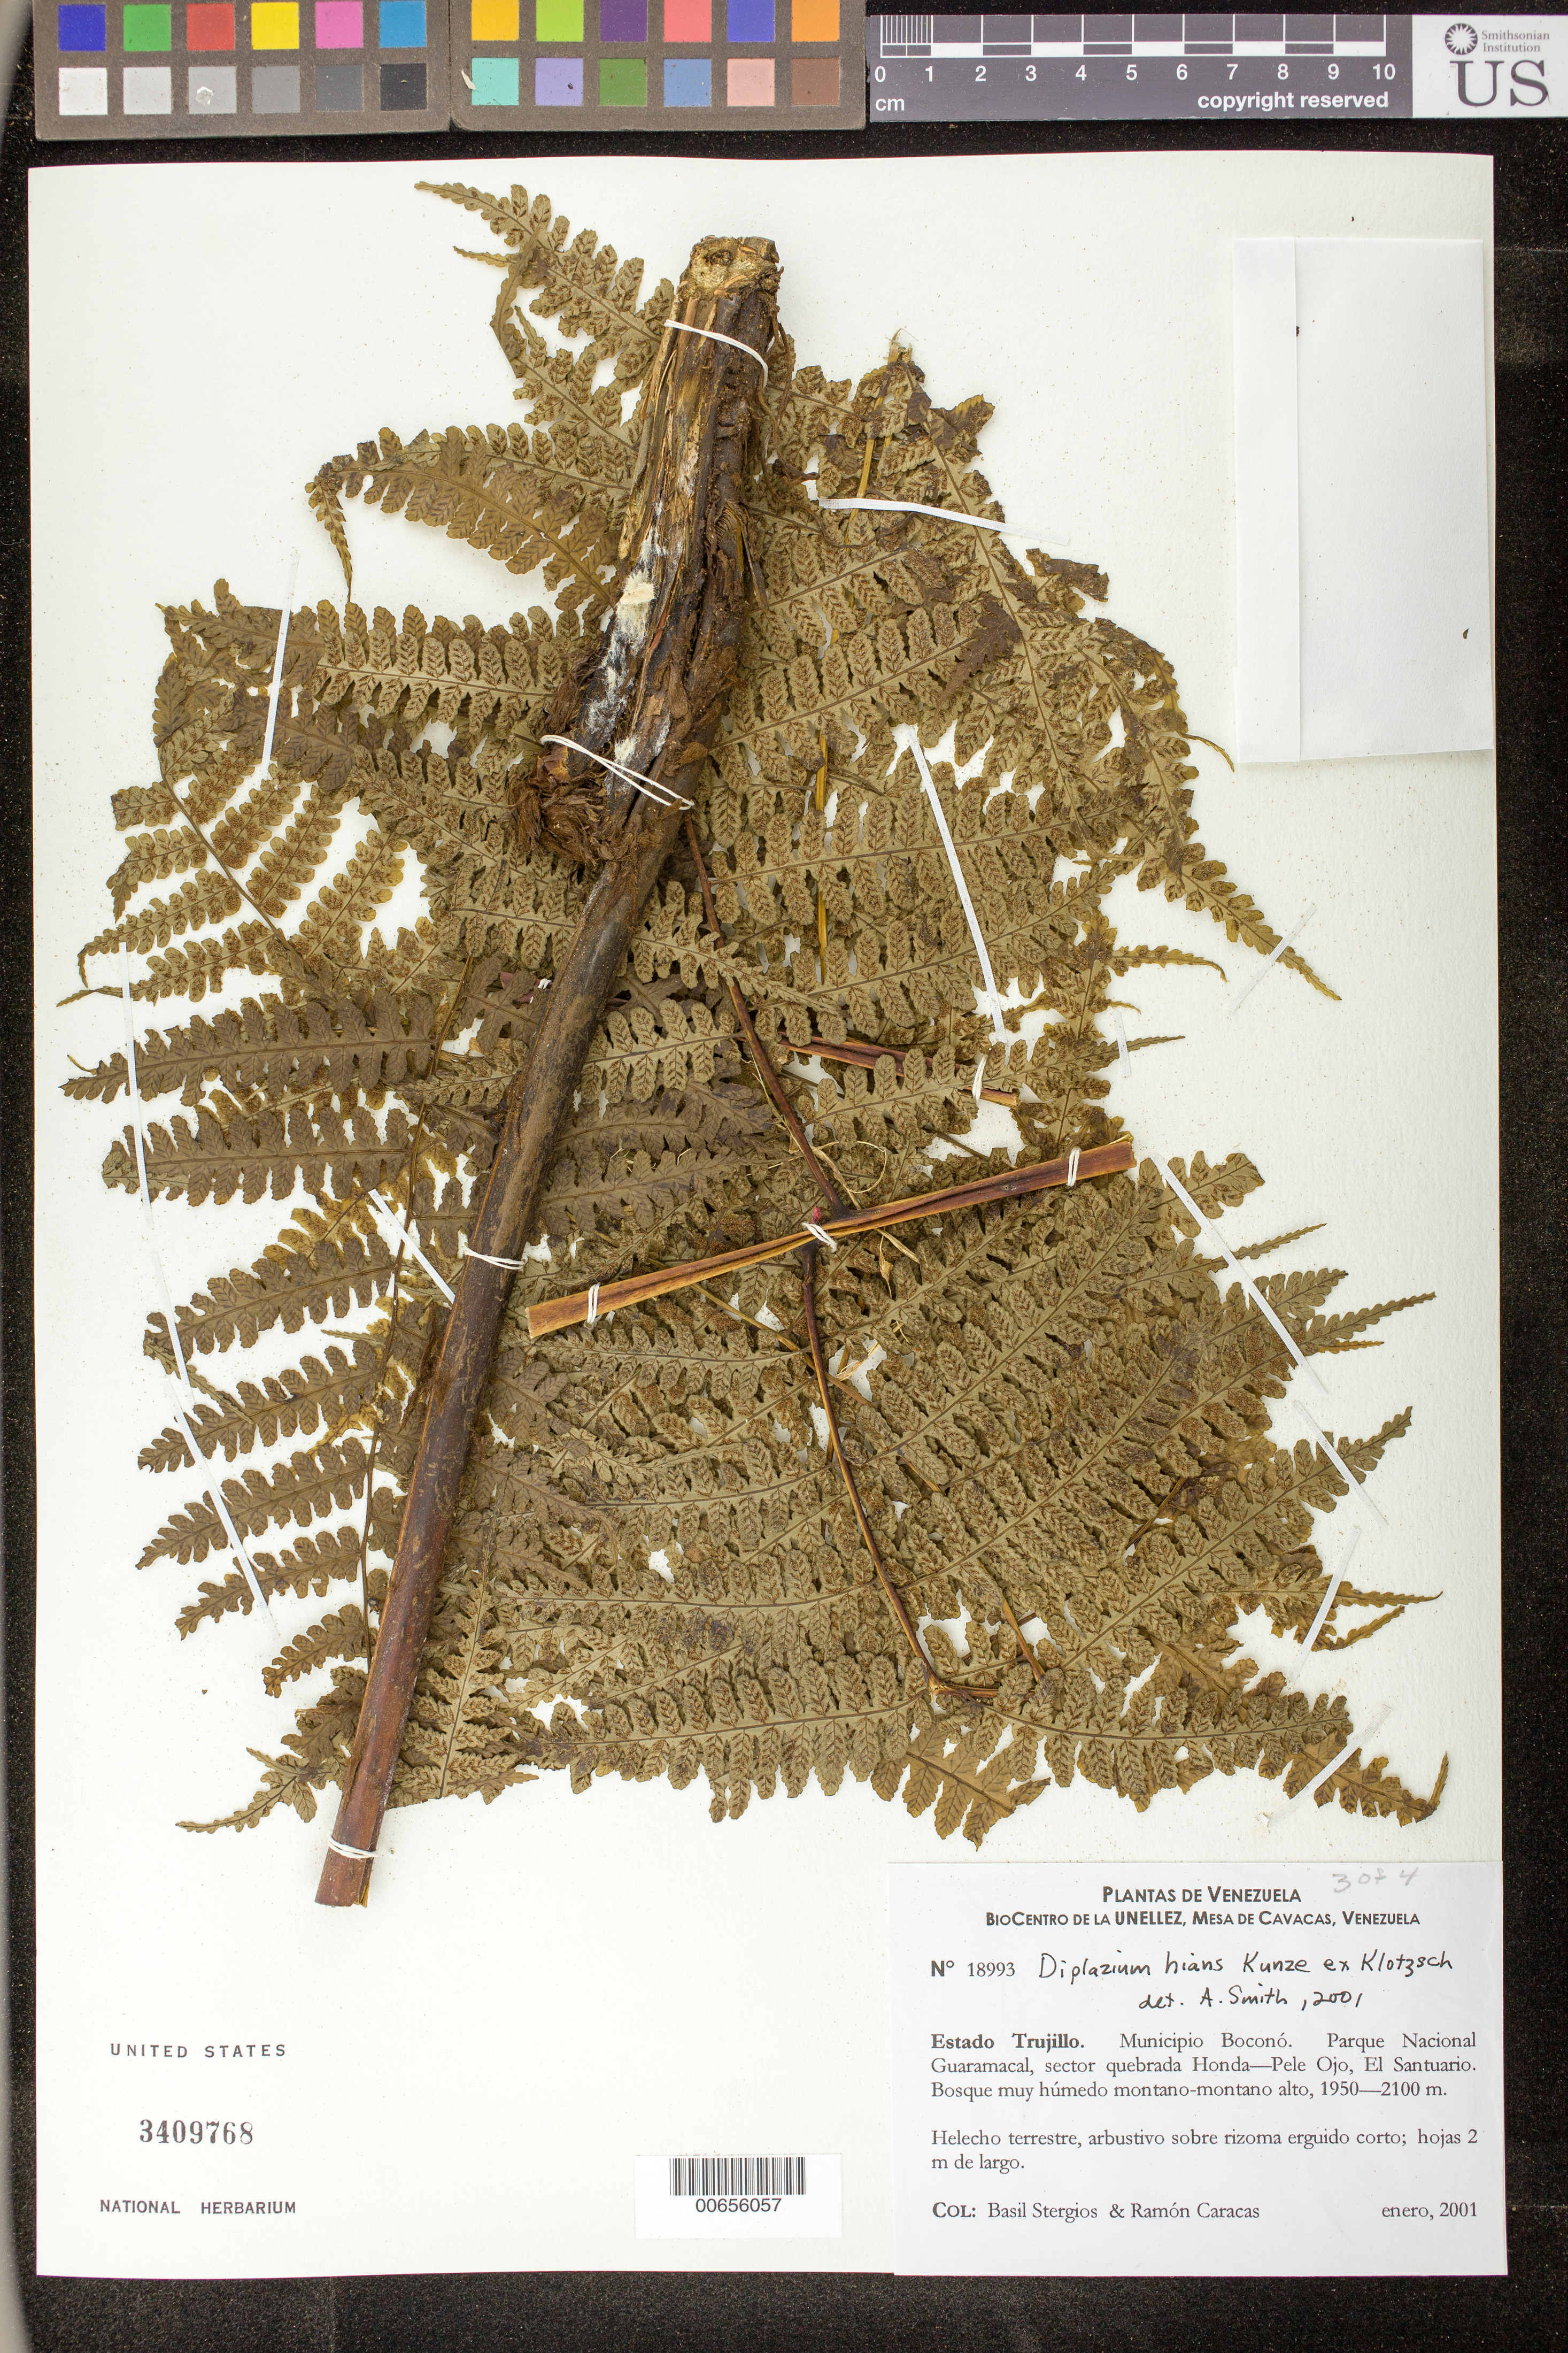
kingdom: Plantae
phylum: Tracheophyta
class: Polypodiopsida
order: Polypodiales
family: Athyriaceae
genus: Diplazium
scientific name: Diplazium hians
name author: Kunze ex Klotzsch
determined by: Smith, Alan R., (UC)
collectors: B. G. Stergios & R. Caracas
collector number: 18993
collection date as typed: Jan 2001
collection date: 2001-01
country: Venezuela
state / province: Trujillo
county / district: Boconó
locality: Parque Nacional Guaramacal, sector quebrada Honda-Pele Ojo, El Santuario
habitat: Bosque muy húmedo montano-montano alto.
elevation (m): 1950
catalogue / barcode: US 3409768